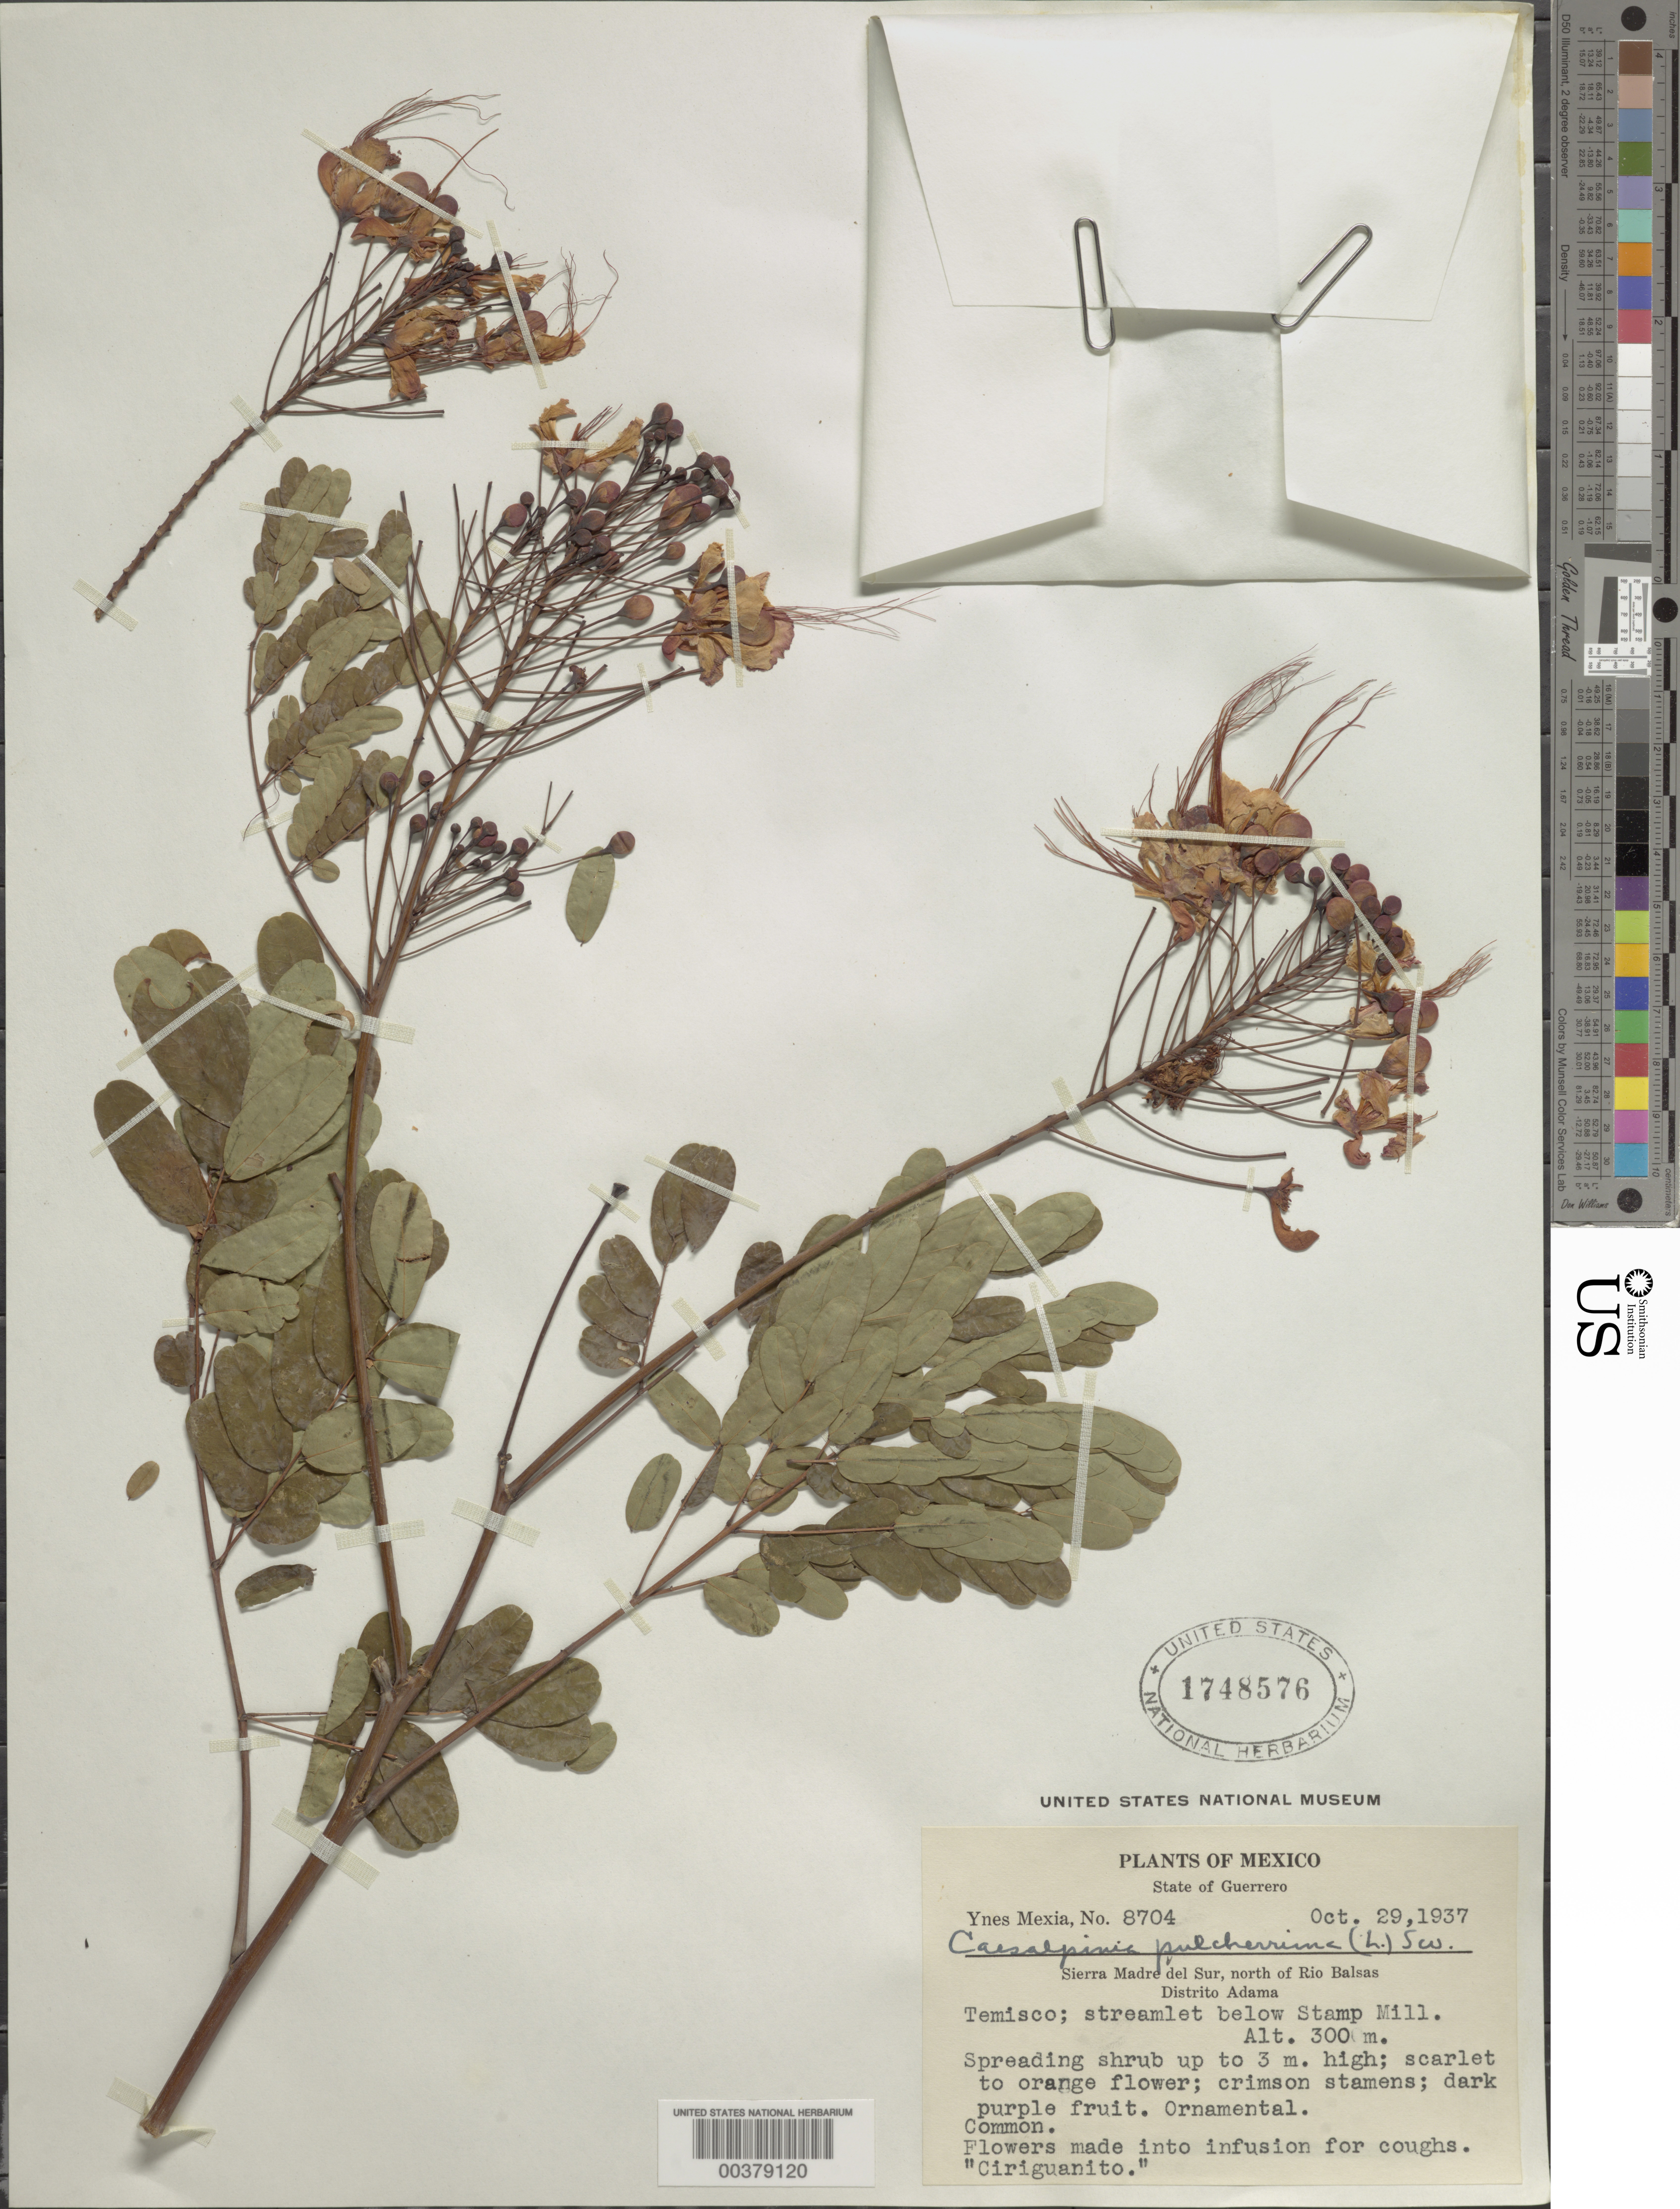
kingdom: Plantae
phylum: Tracheophyta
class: Magnoliopsida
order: Fabales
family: Fabaceae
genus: Caesalpinia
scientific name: Caesalpinia pulcherrima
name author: (L.) Sw.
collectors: Y. Mexia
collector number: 8704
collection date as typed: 29 Oct 1937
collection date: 1937-10-29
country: Mexico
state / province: Guerrero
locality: Temisco; streamlet below stamp mill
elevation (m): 300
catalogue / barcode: US 1748576